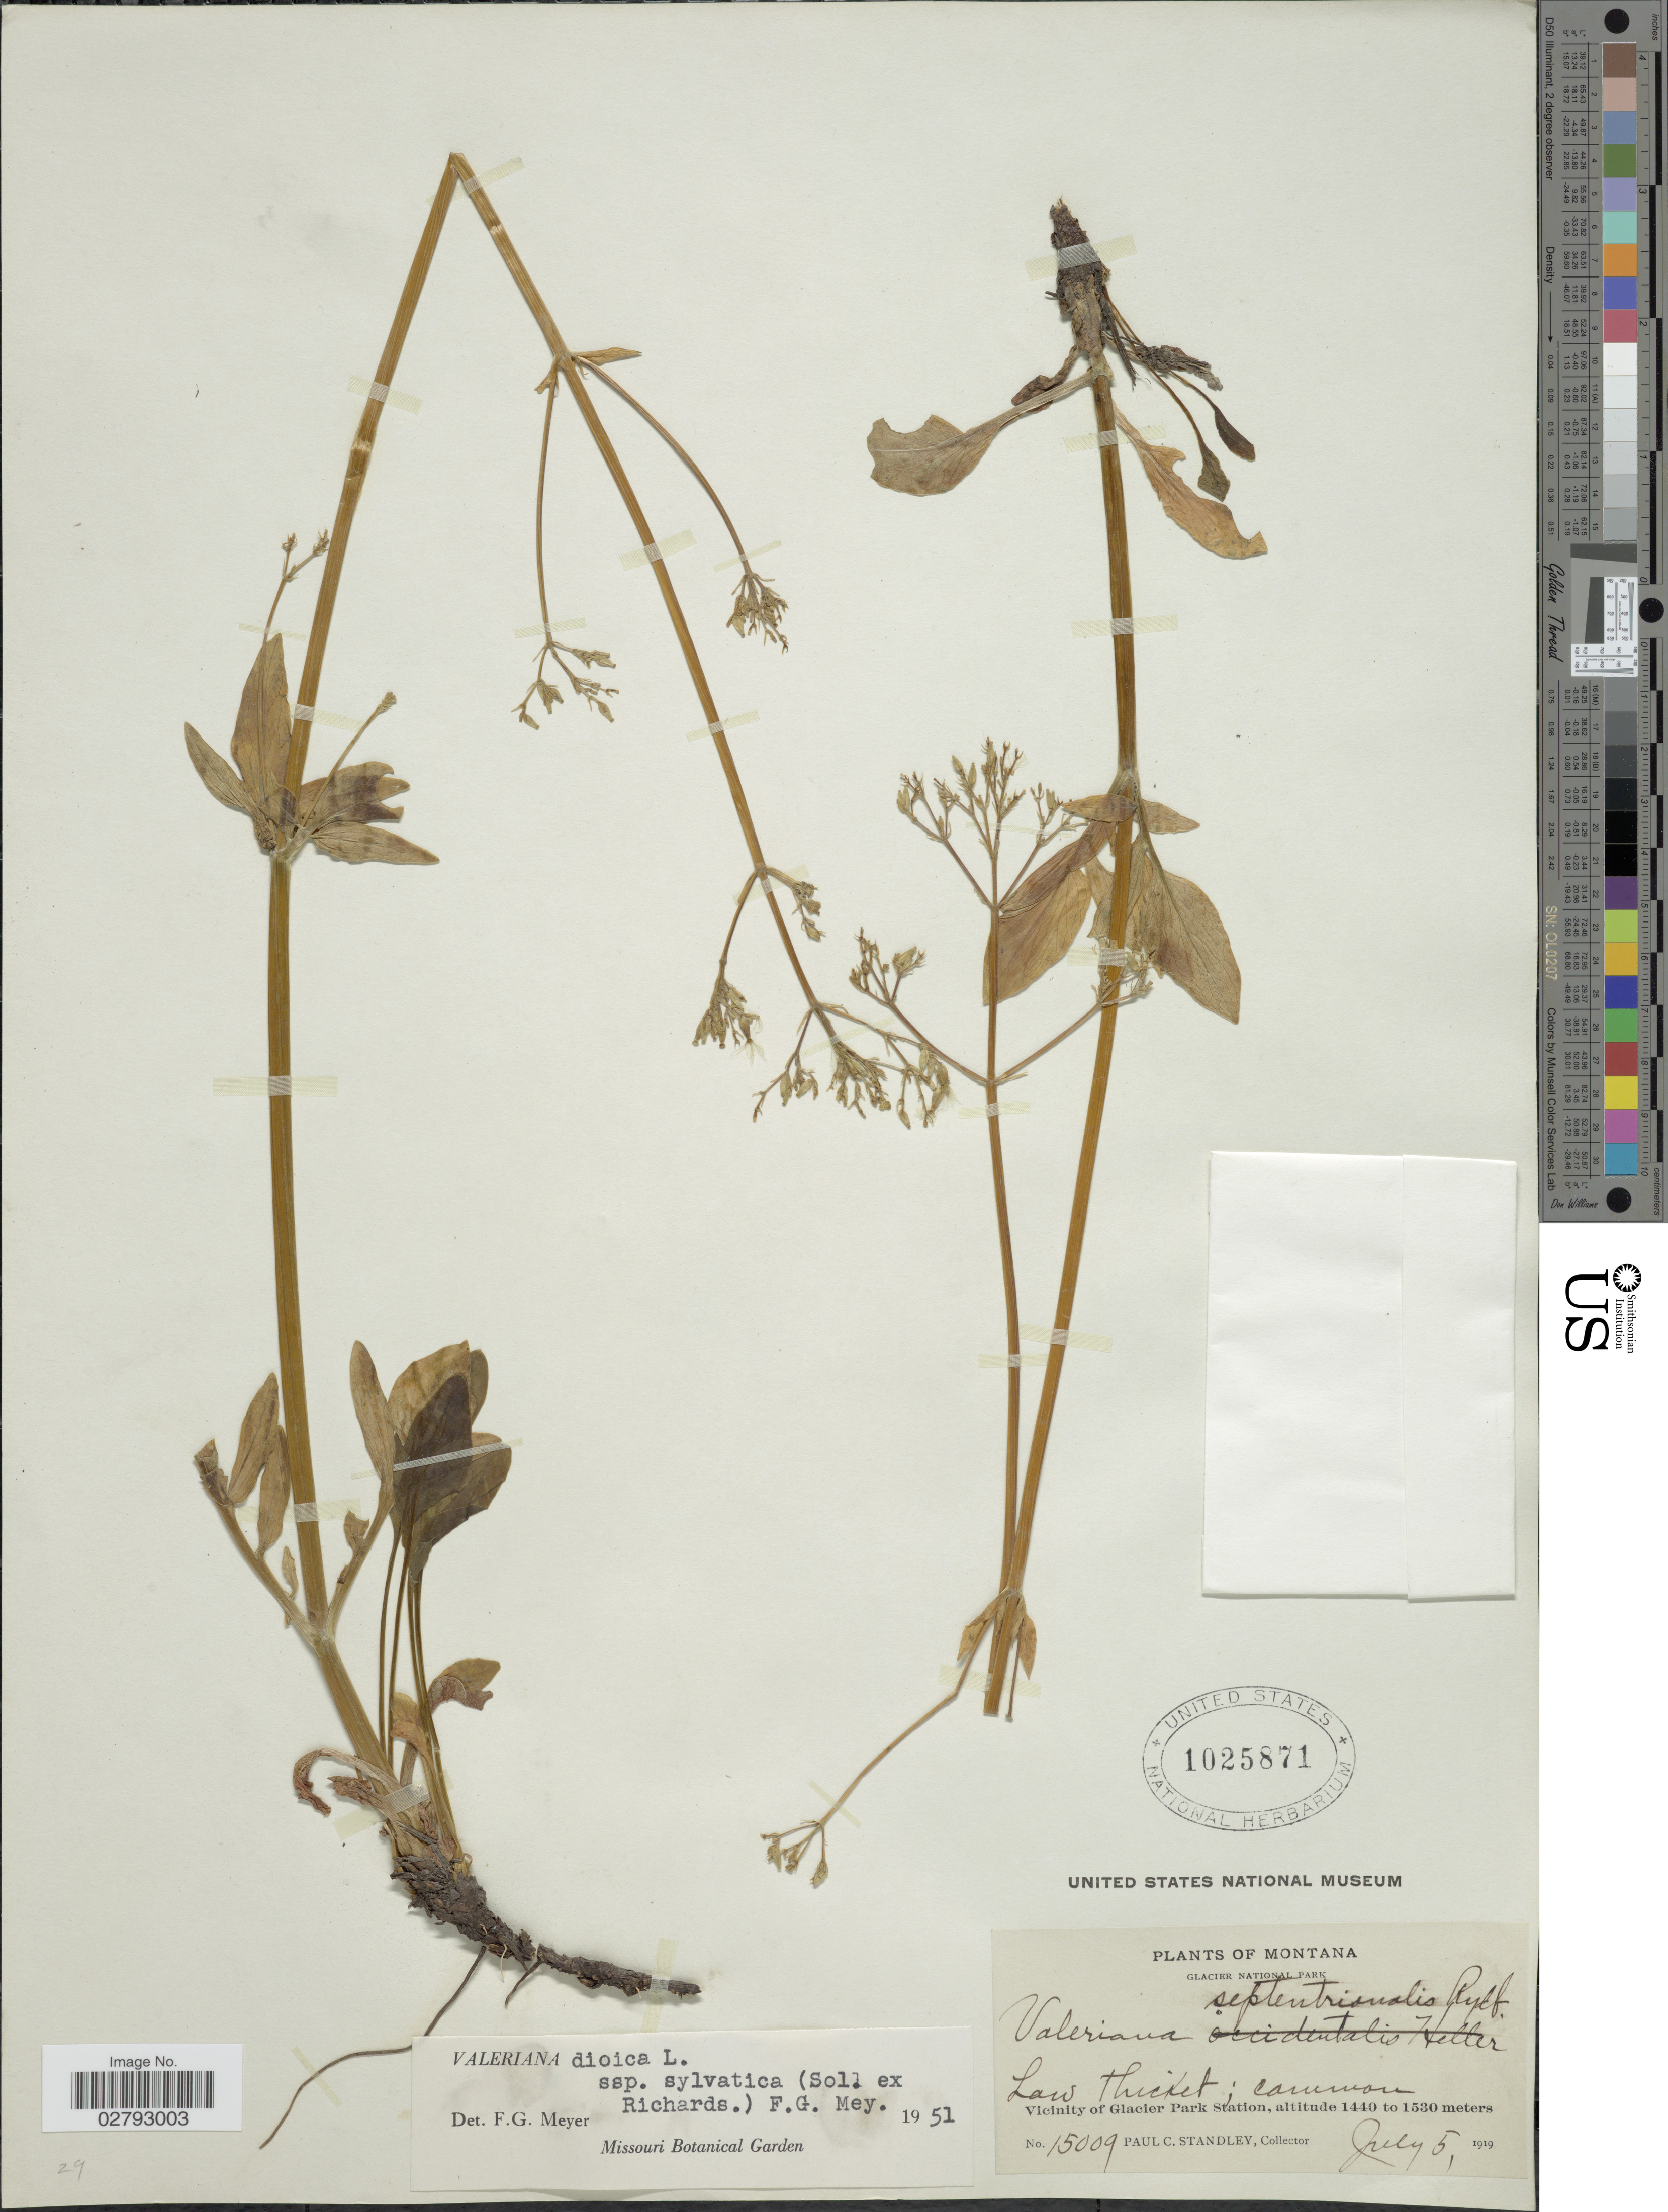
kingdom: Plantae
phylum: Tracheophyta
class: Magnoliopsida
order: Dipsacales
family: Caprifoliaceae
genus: Valeriana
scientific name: Valeriana dioica subsp. sylvatica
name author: (Sol. ex Richardson) F.G. Mey.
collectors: P. C. Standley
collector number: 15009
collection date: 1919-07-05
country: United States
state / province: Montana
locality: Glacier National Park. Vicinity of Glacier Park Station.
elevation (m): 1440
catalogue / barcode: US 1025871